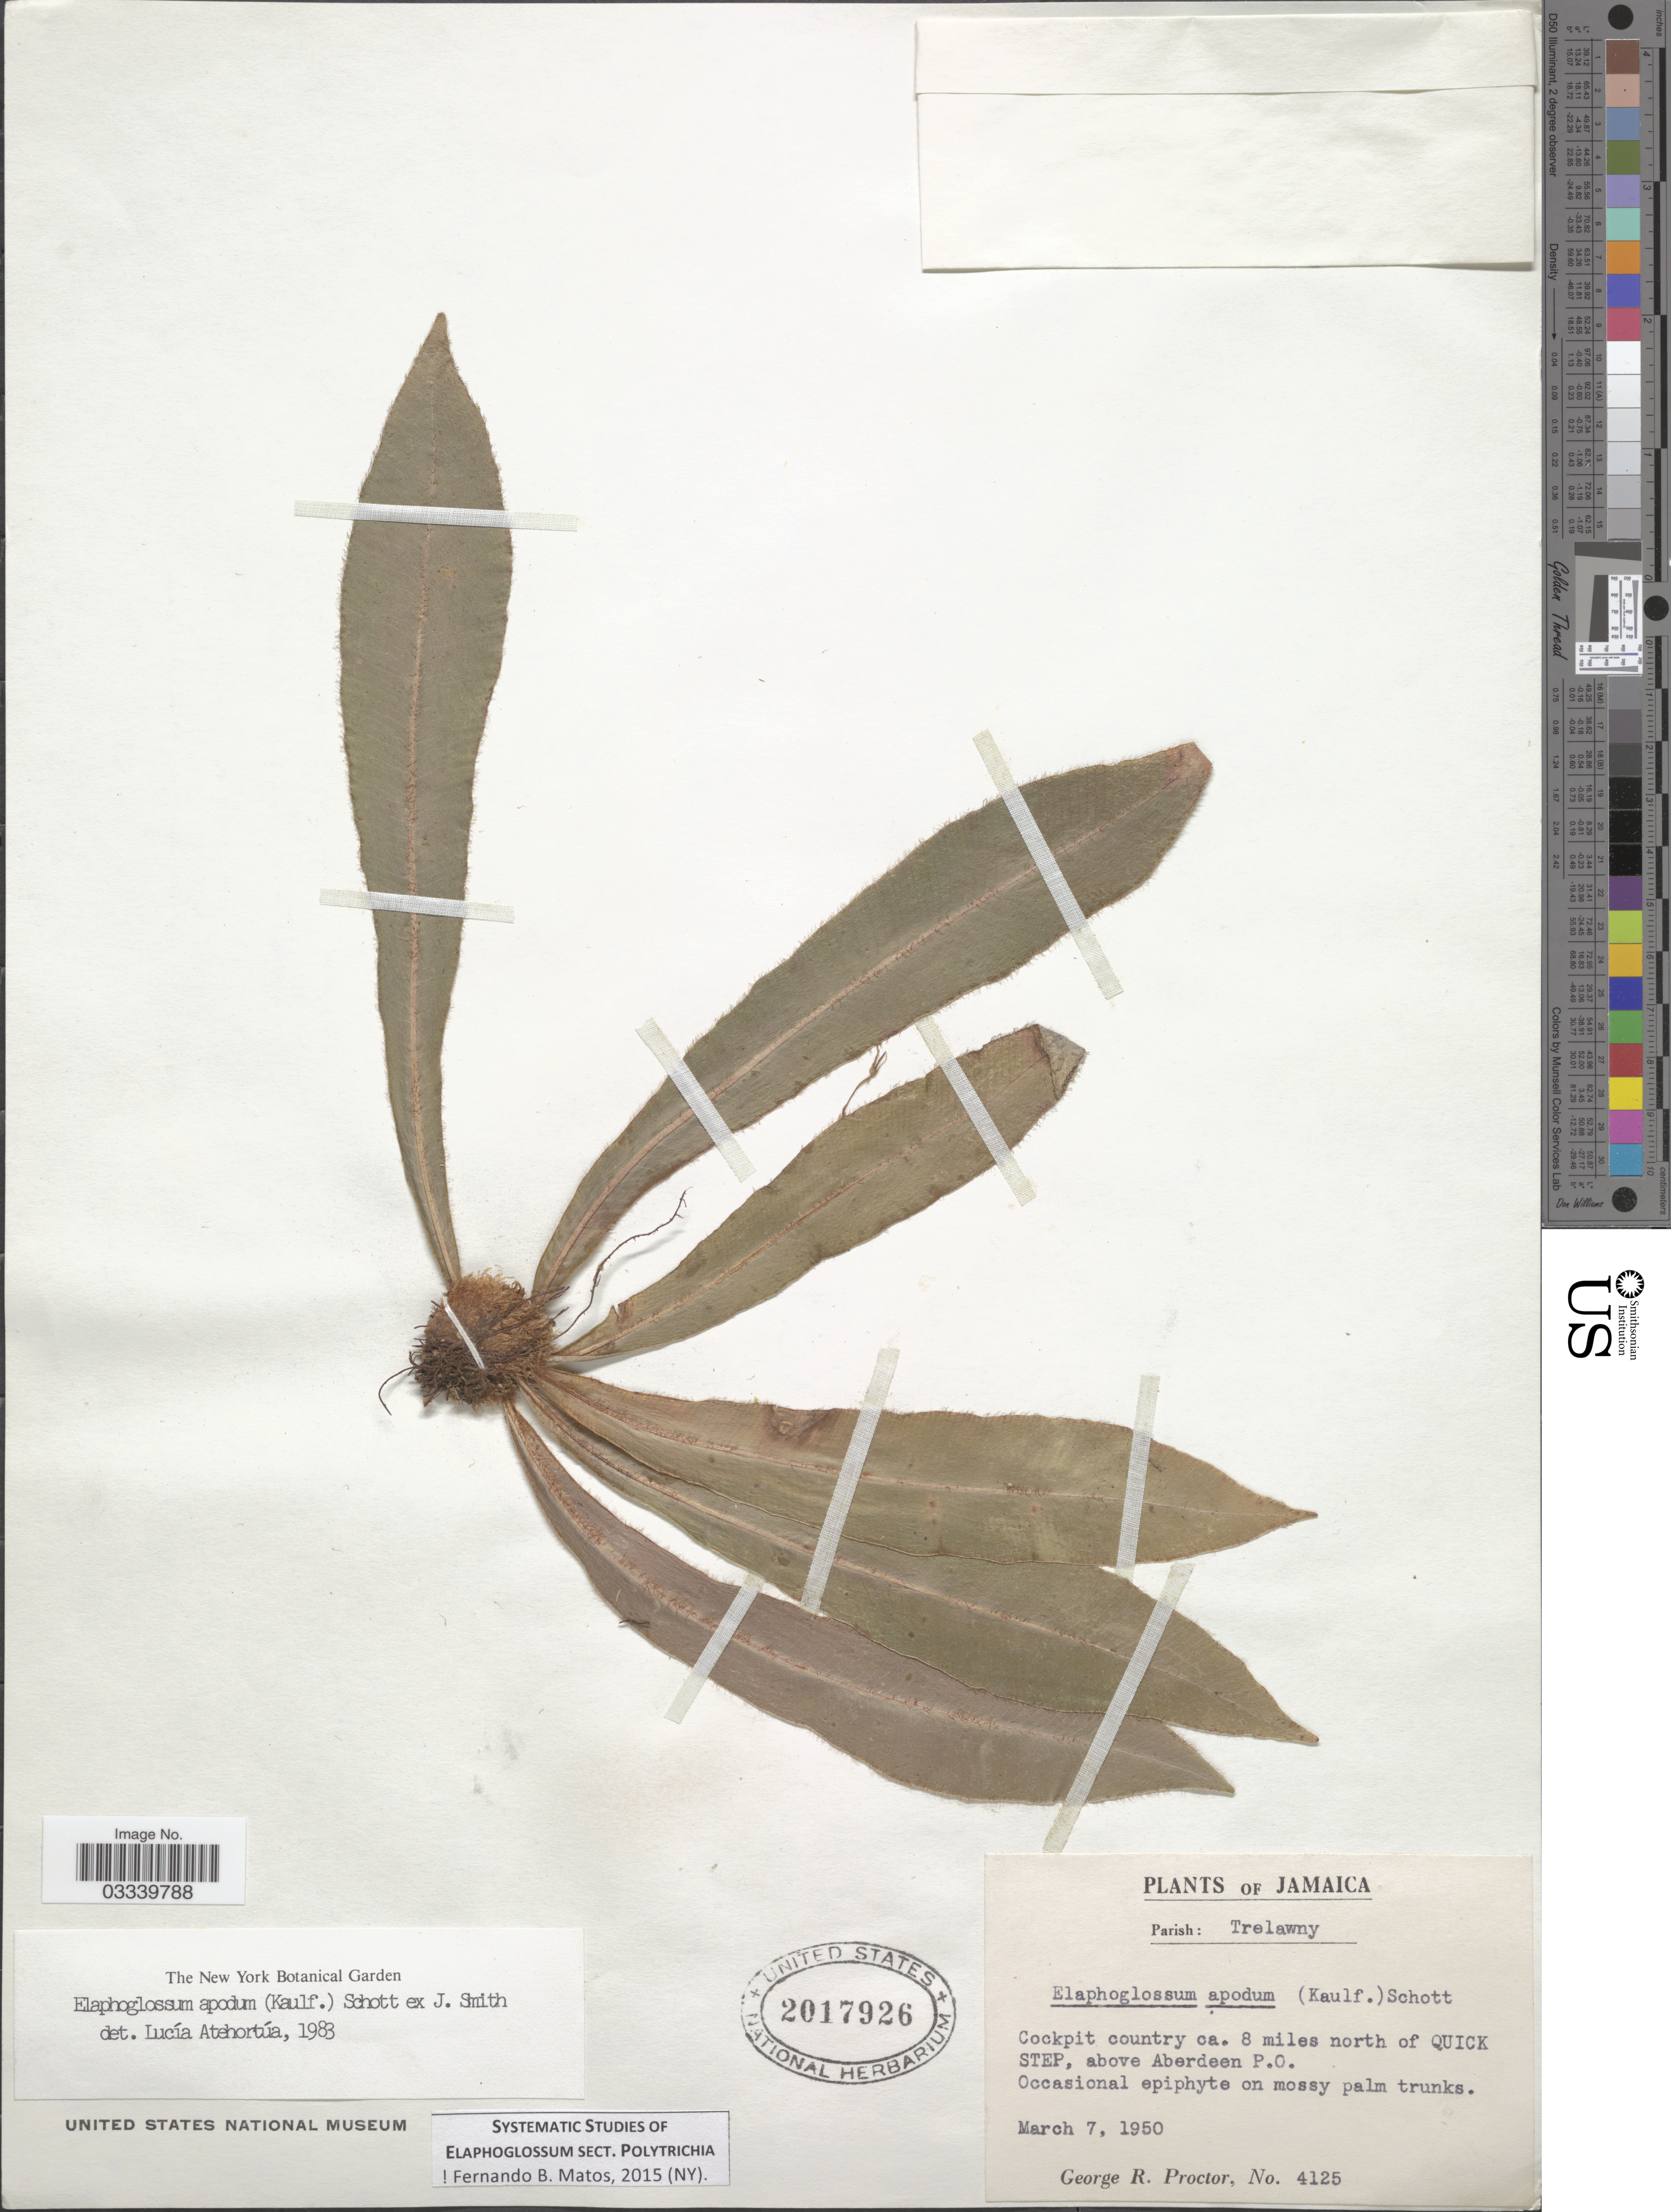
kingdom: Plantae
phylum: Tracheophyta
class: Polypodiopsida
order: Polypodiales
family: Dryopteridaceae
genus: Elaphoglossum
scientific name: Elaphoglossum apodum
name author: (Kaulf.) Schott ex J. Sm.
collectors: G. Proctor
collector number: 4125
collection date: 1950-03-07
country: Jamaica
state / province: Trelawny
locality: Parish: Trelawny. Cockpit country ca. 8 miles north of Quick Step, above Aberdeen P.O.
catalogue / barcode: US 2017926